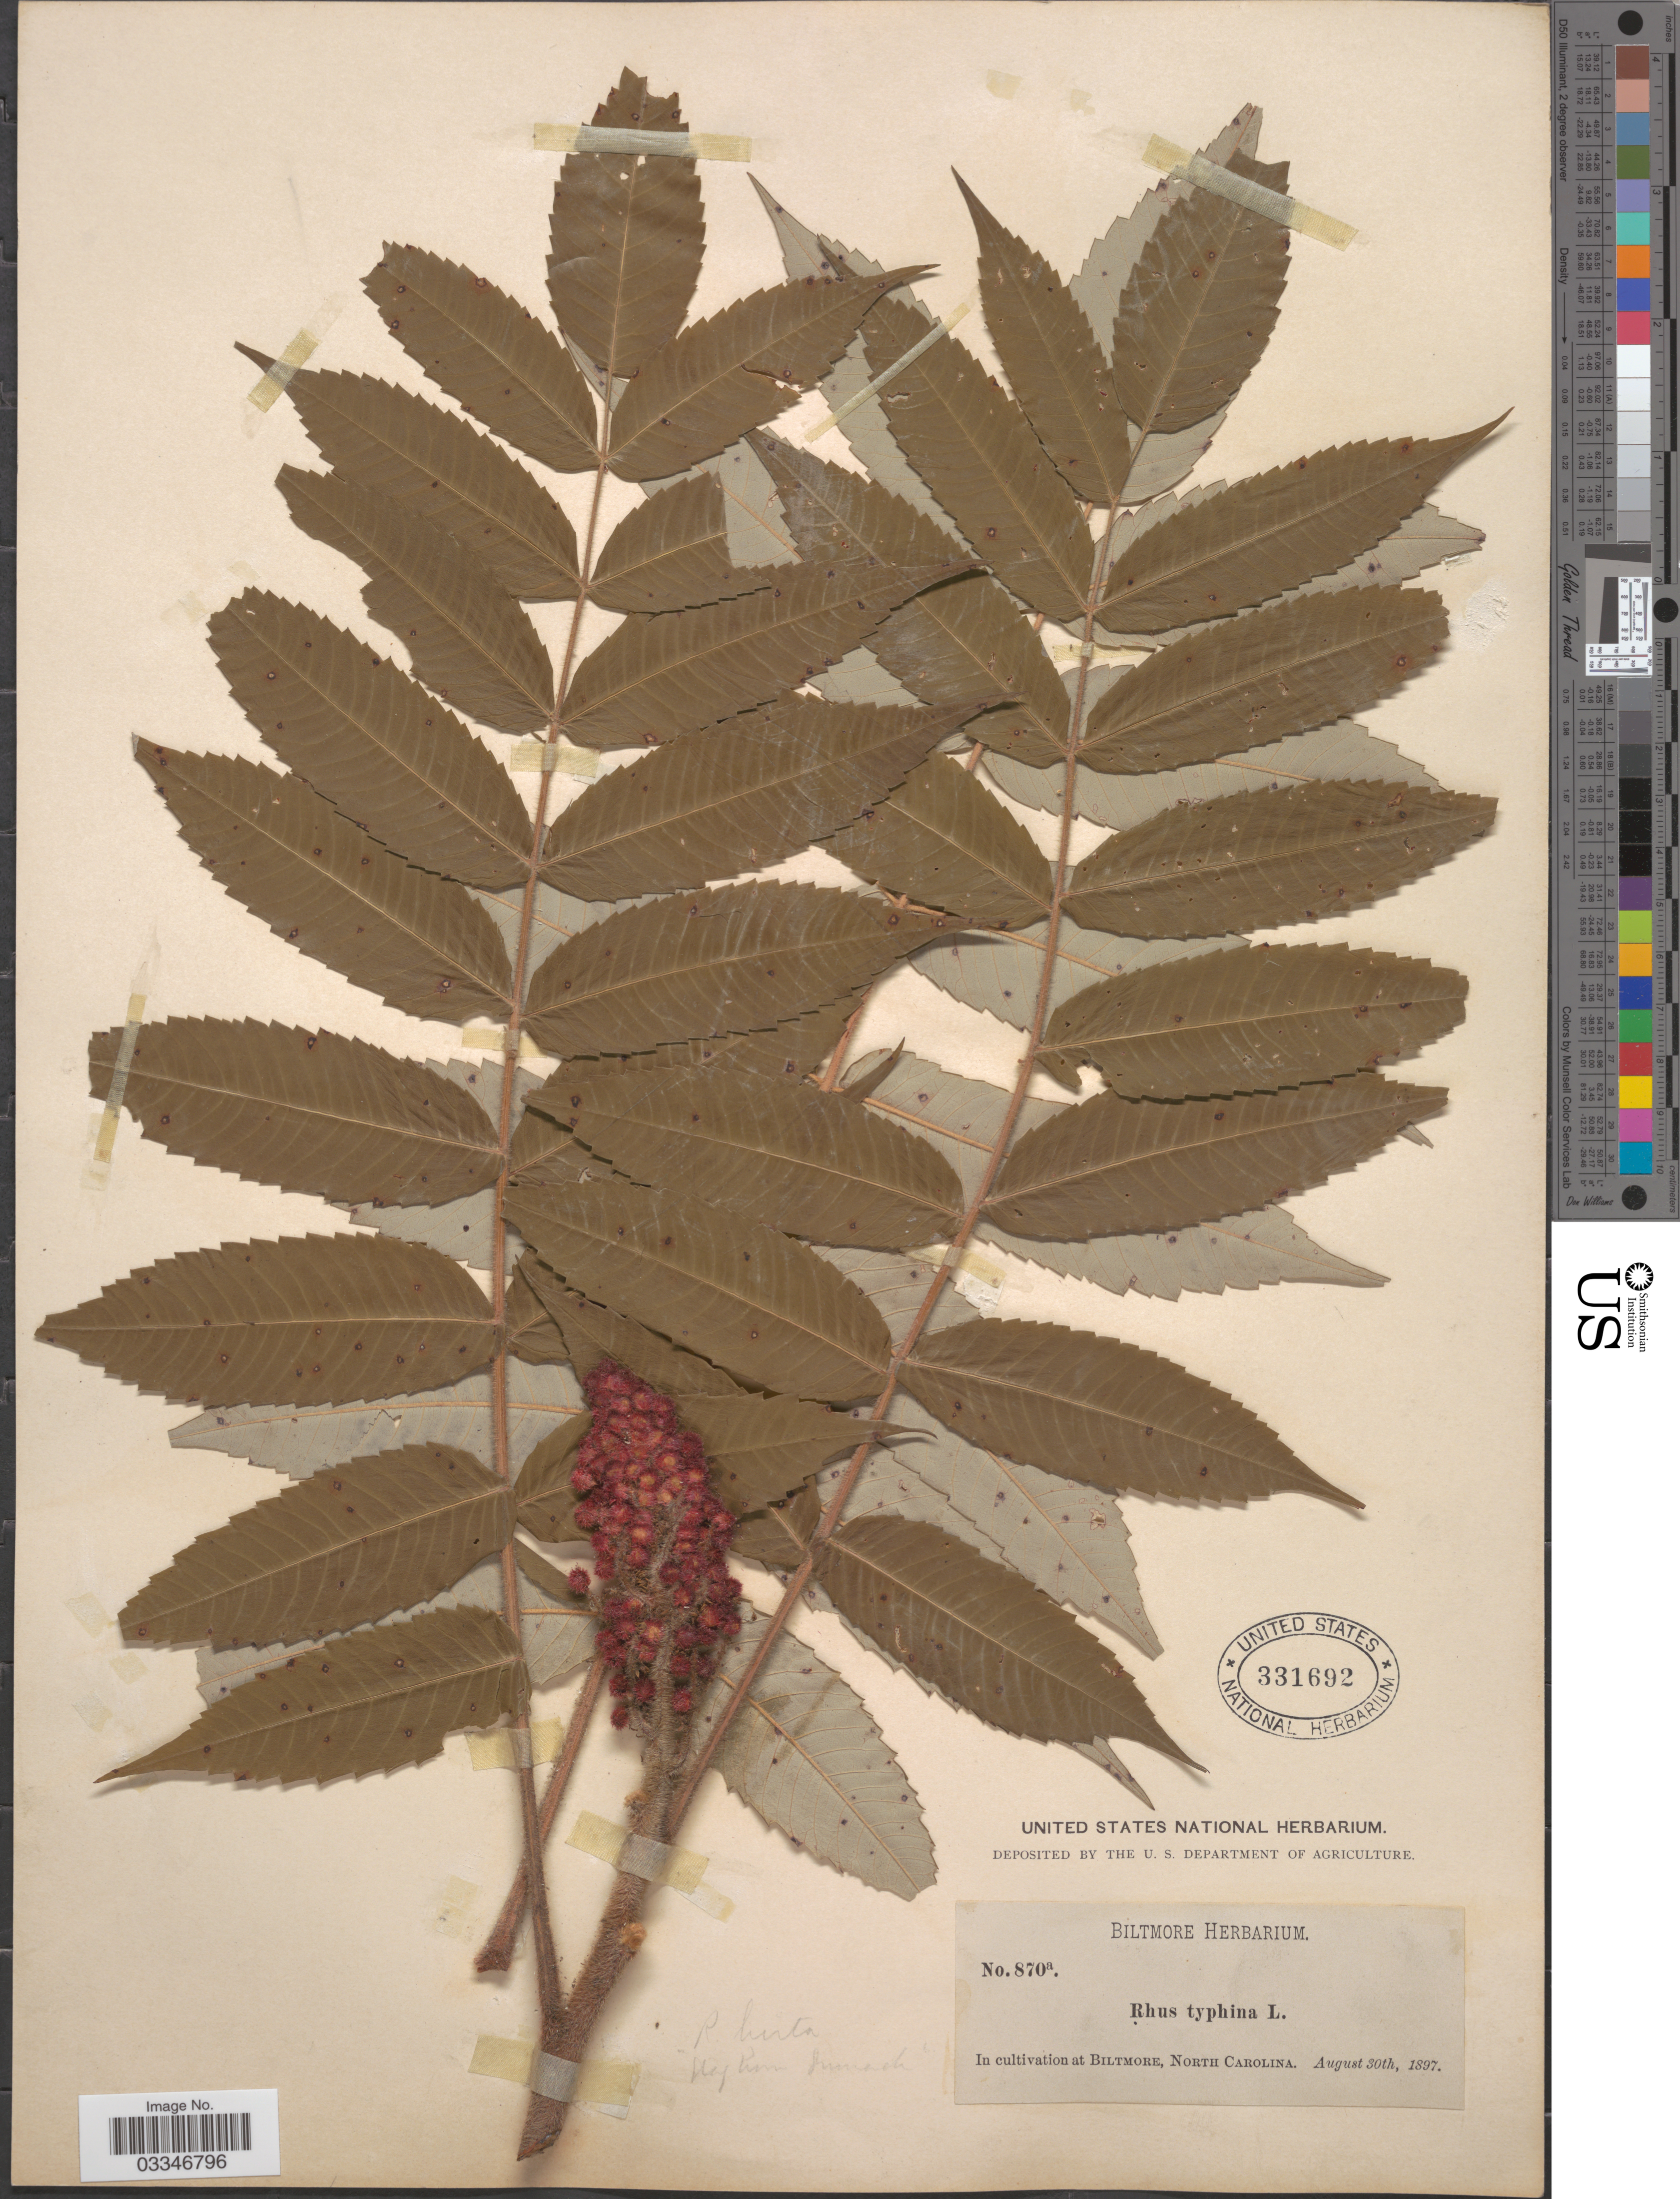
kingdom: Plantae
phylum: Tracheophyta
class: Magnoliopsida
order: Sapindales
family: Anacardiaceae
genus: Rhus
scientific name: Rhus typhina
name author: L.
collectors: ex herb. Biltmore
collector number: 870a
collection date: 1897-08-30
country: United States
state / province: North Carolina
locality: In cultivation at Biltmore.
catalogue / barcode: US 331692